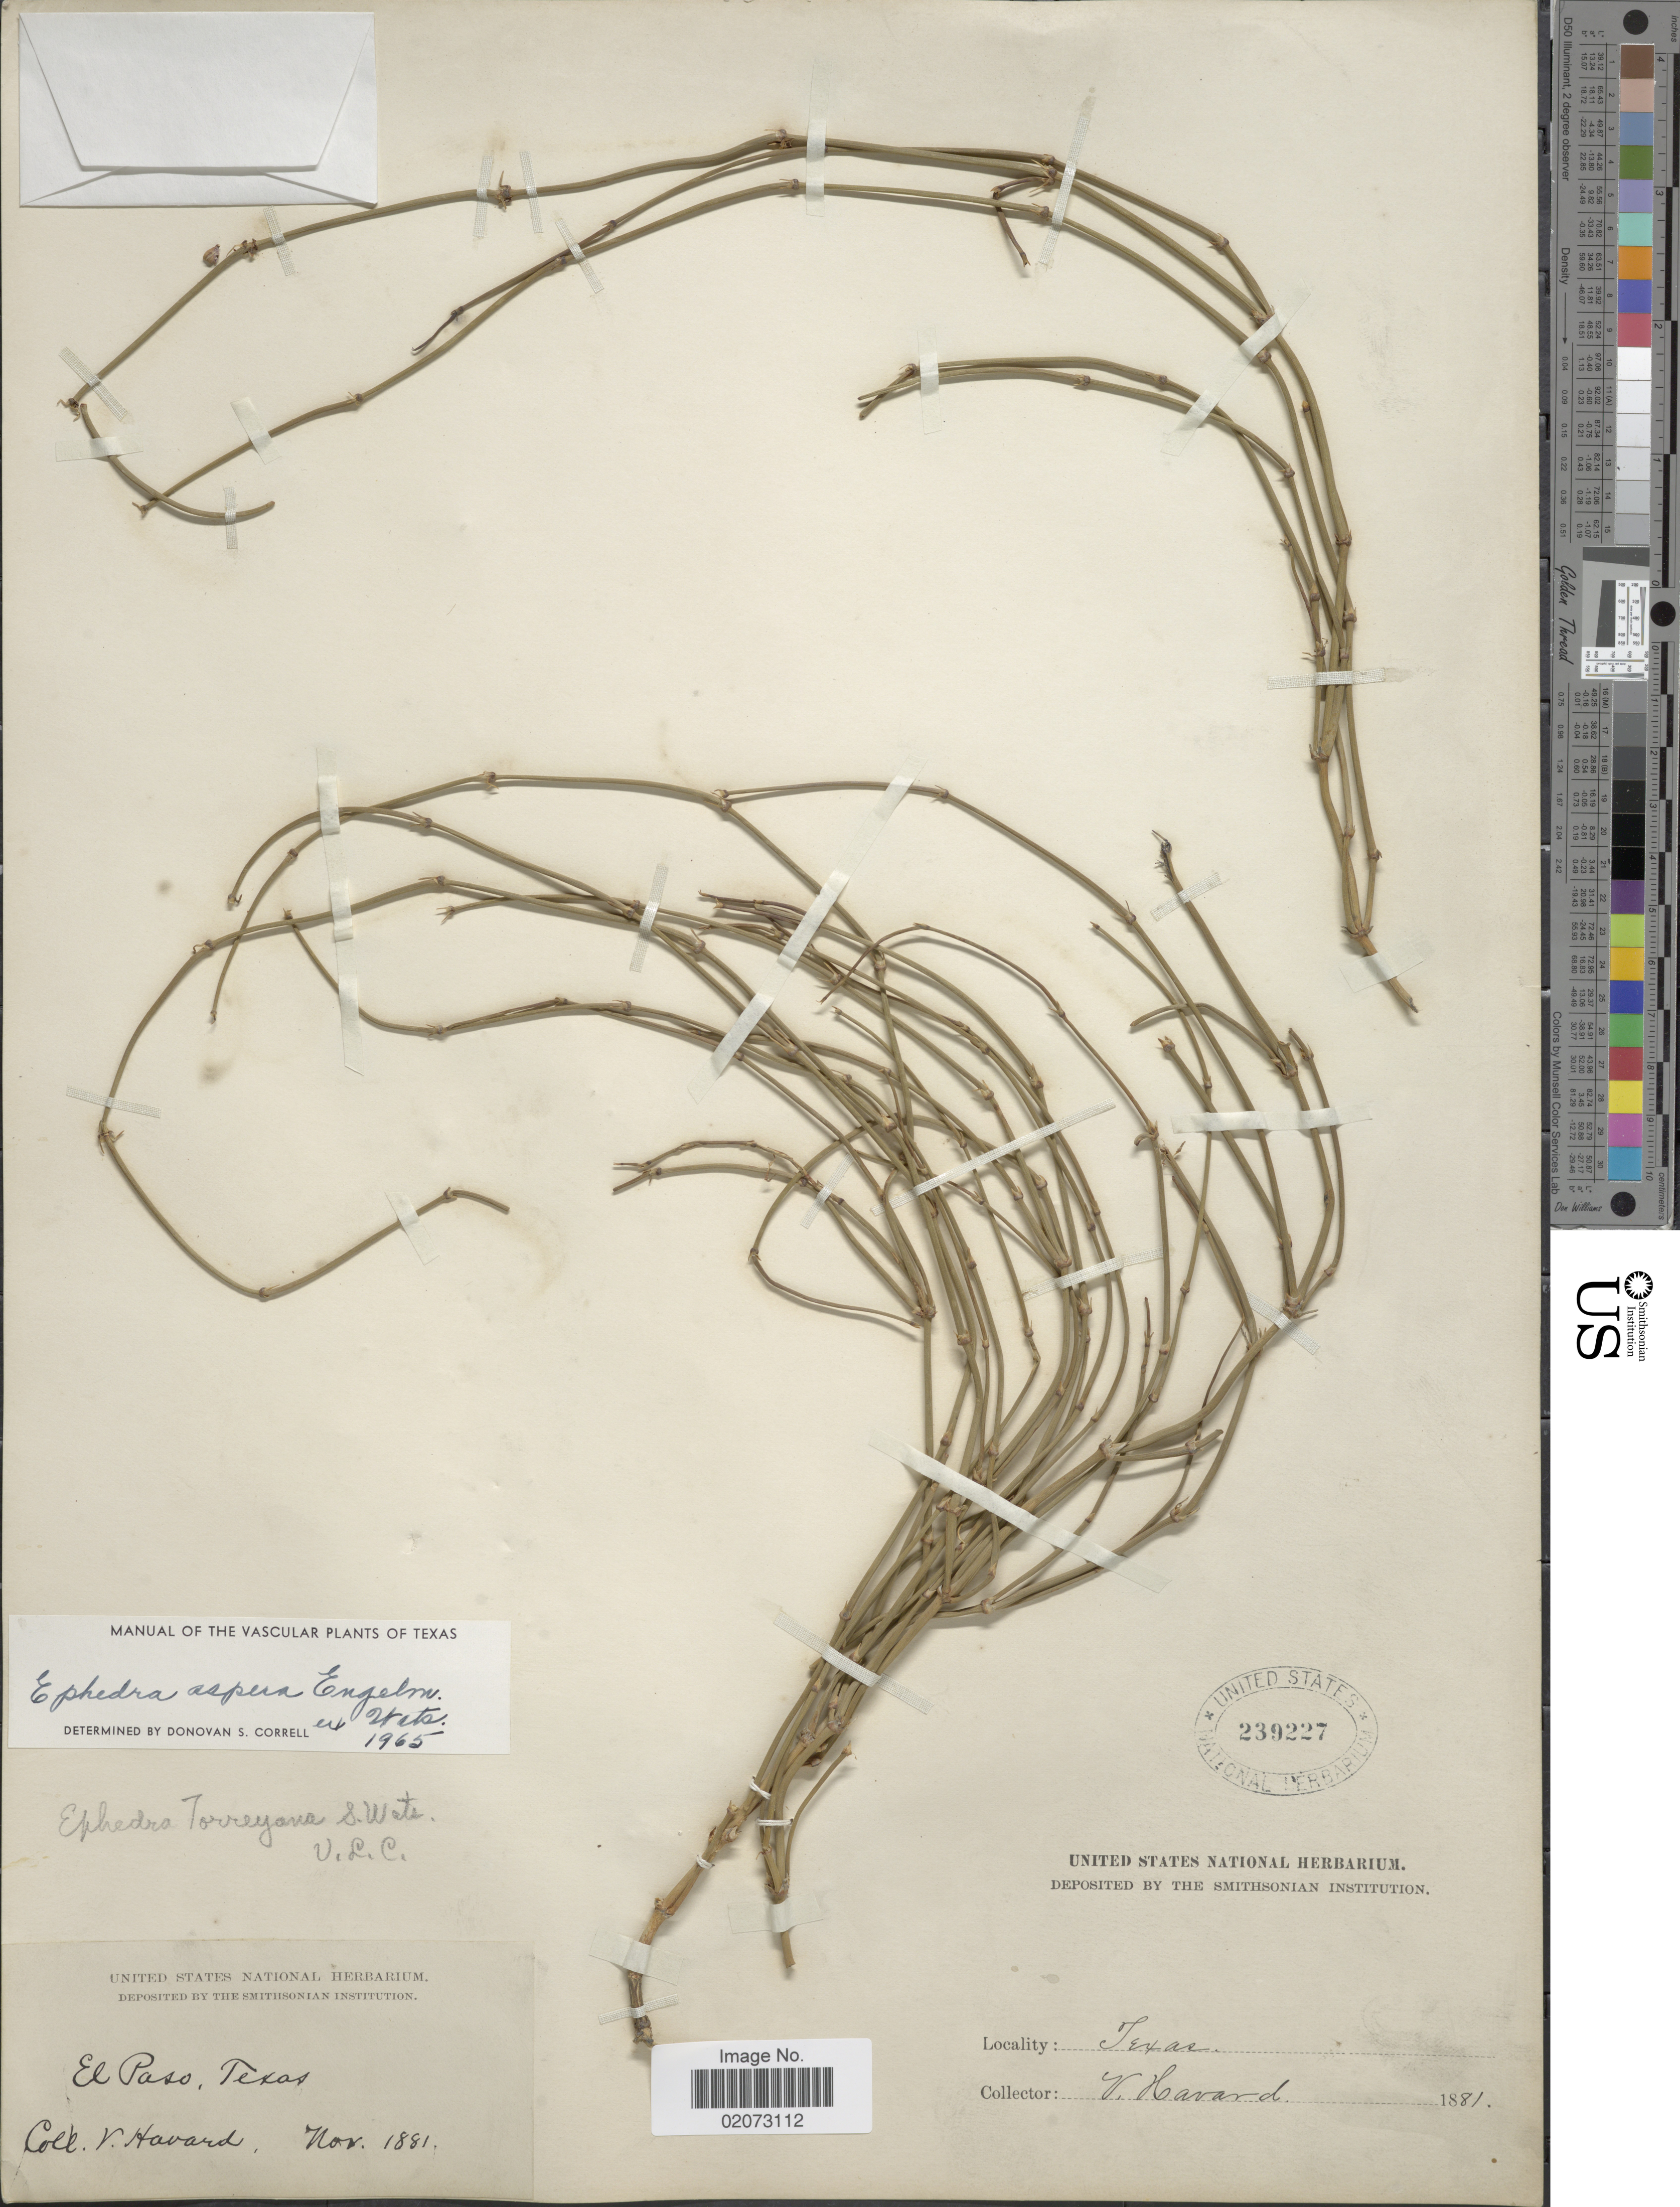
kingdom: Plantae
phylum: Tracheophyta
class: Gnetopsida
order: Ephedrales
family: Ephedraceae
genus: Ephedra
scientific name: Ephedra aspera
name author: Engelm. ex S. Watson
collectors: V. Havard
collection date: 1881-11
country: United States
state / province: Texas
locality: El Paso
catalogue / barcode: US 239227